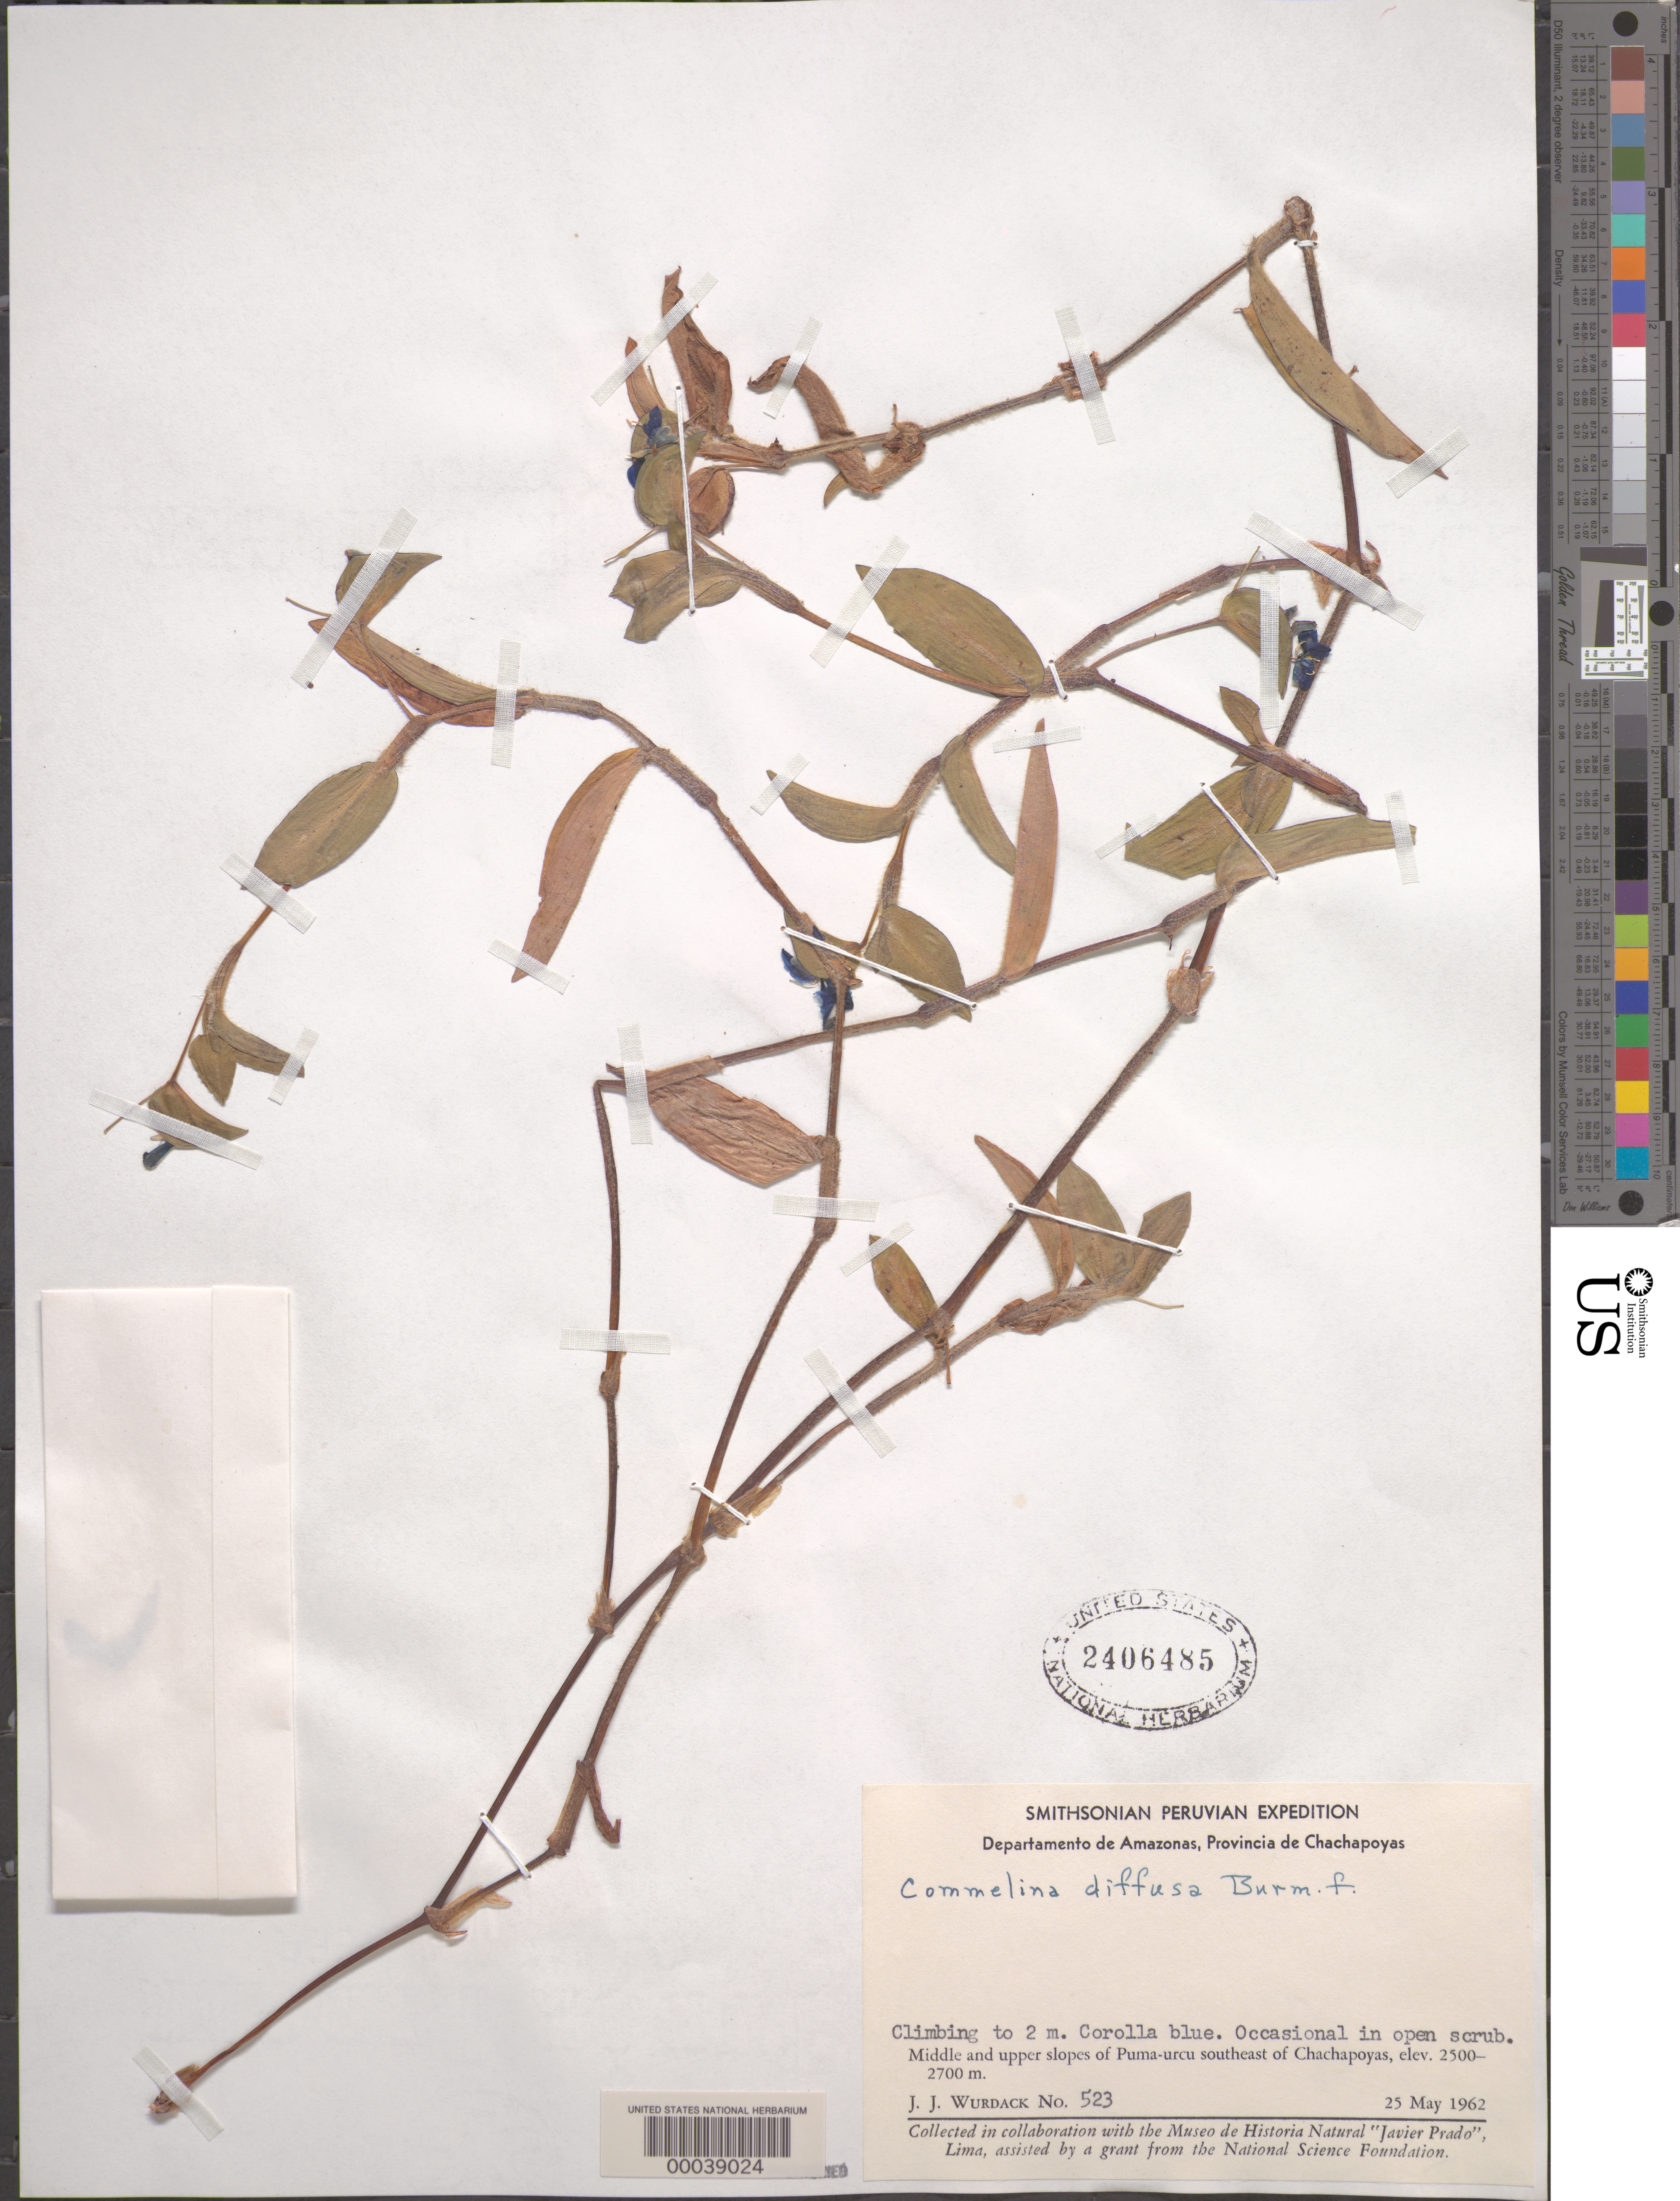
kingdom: Plantae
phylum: Tracheophyta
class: Liliopsida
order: Commelinales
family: Commelinaceae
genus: Commelina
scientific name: Commelina sp.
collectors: J. J. Wurdack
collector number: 523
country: Peru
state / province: Amazonas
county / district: Chachapoyas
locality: Puma-Urcu, SE of Chachapoyas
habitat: Open scrub, slopes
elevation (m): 2500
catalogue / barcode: US 2406485